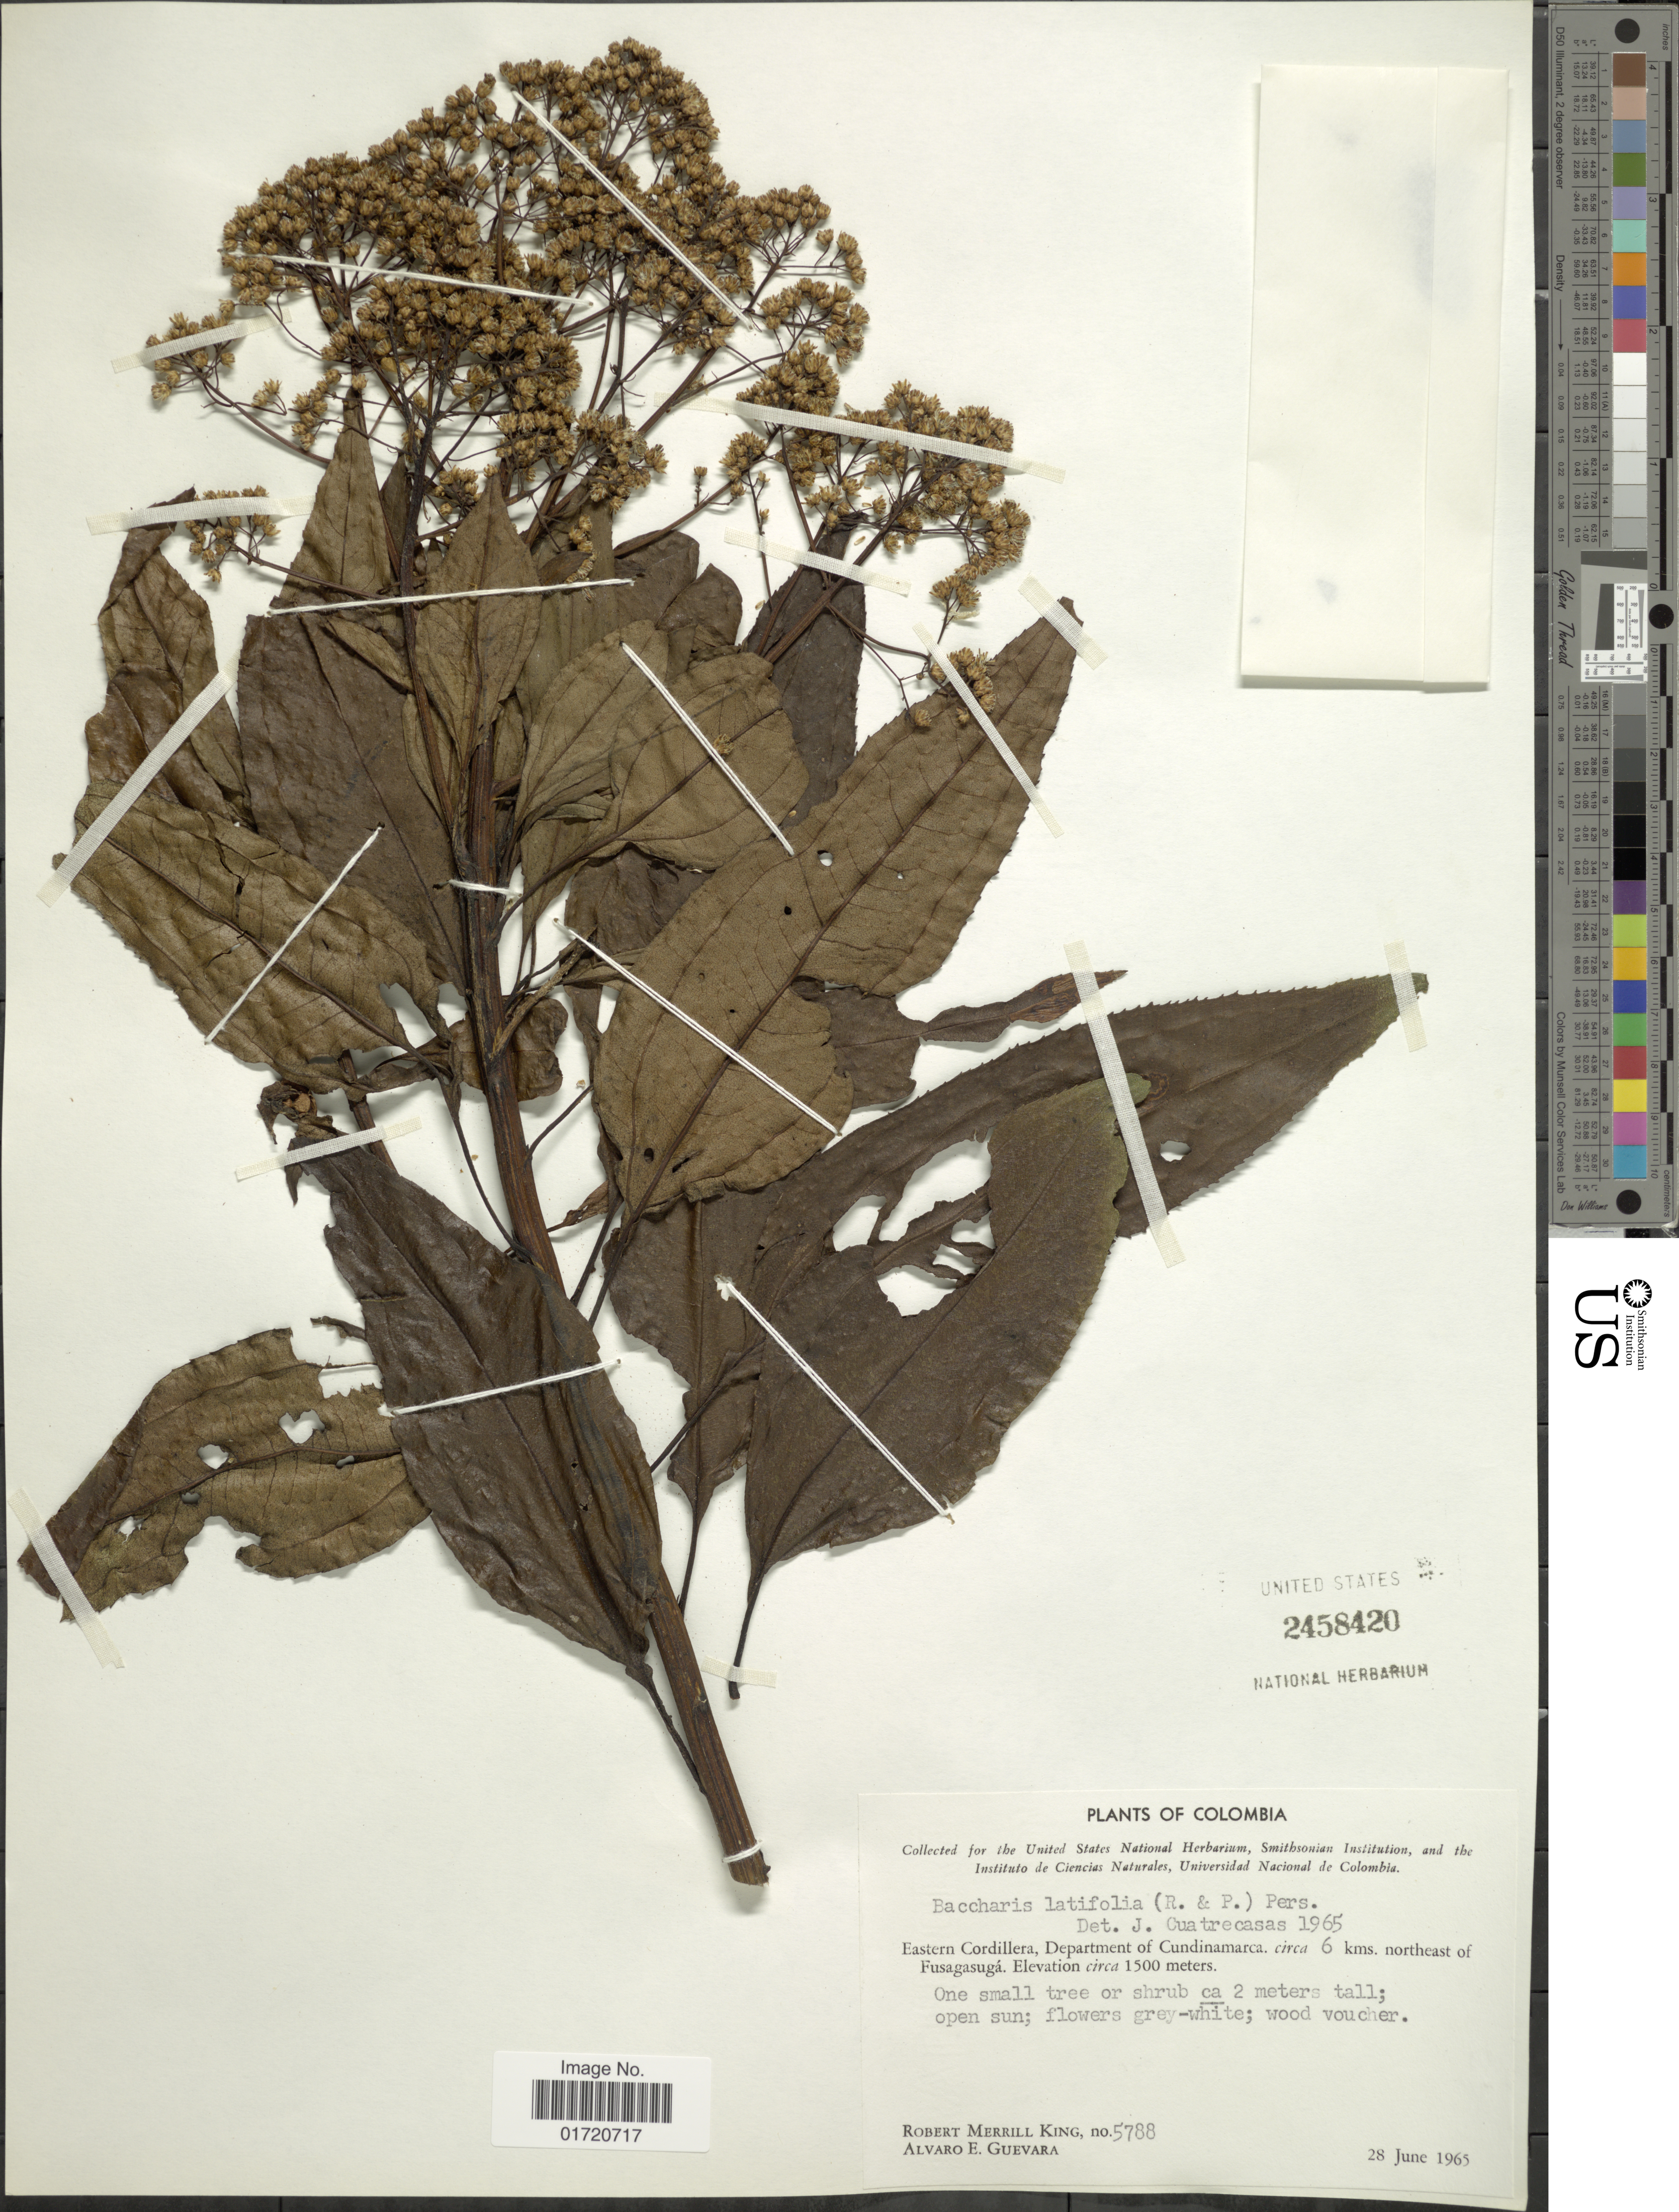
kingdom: Plantae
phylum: Tracheophyta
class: Magnoliopsida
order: Asterales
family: Asteraceae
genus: Baccharis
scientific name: Baccharis latifolia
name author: (Ruiz & Pav.) Pers.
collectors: R. M. King & A. E. Guevara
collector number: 5788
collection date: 1965-06-28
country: Colombia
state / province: Cundinamarca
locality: Eastern Cordillera, circa 6 kms northeast of Fusagasuga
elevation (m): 1500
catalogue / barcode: US 2458420